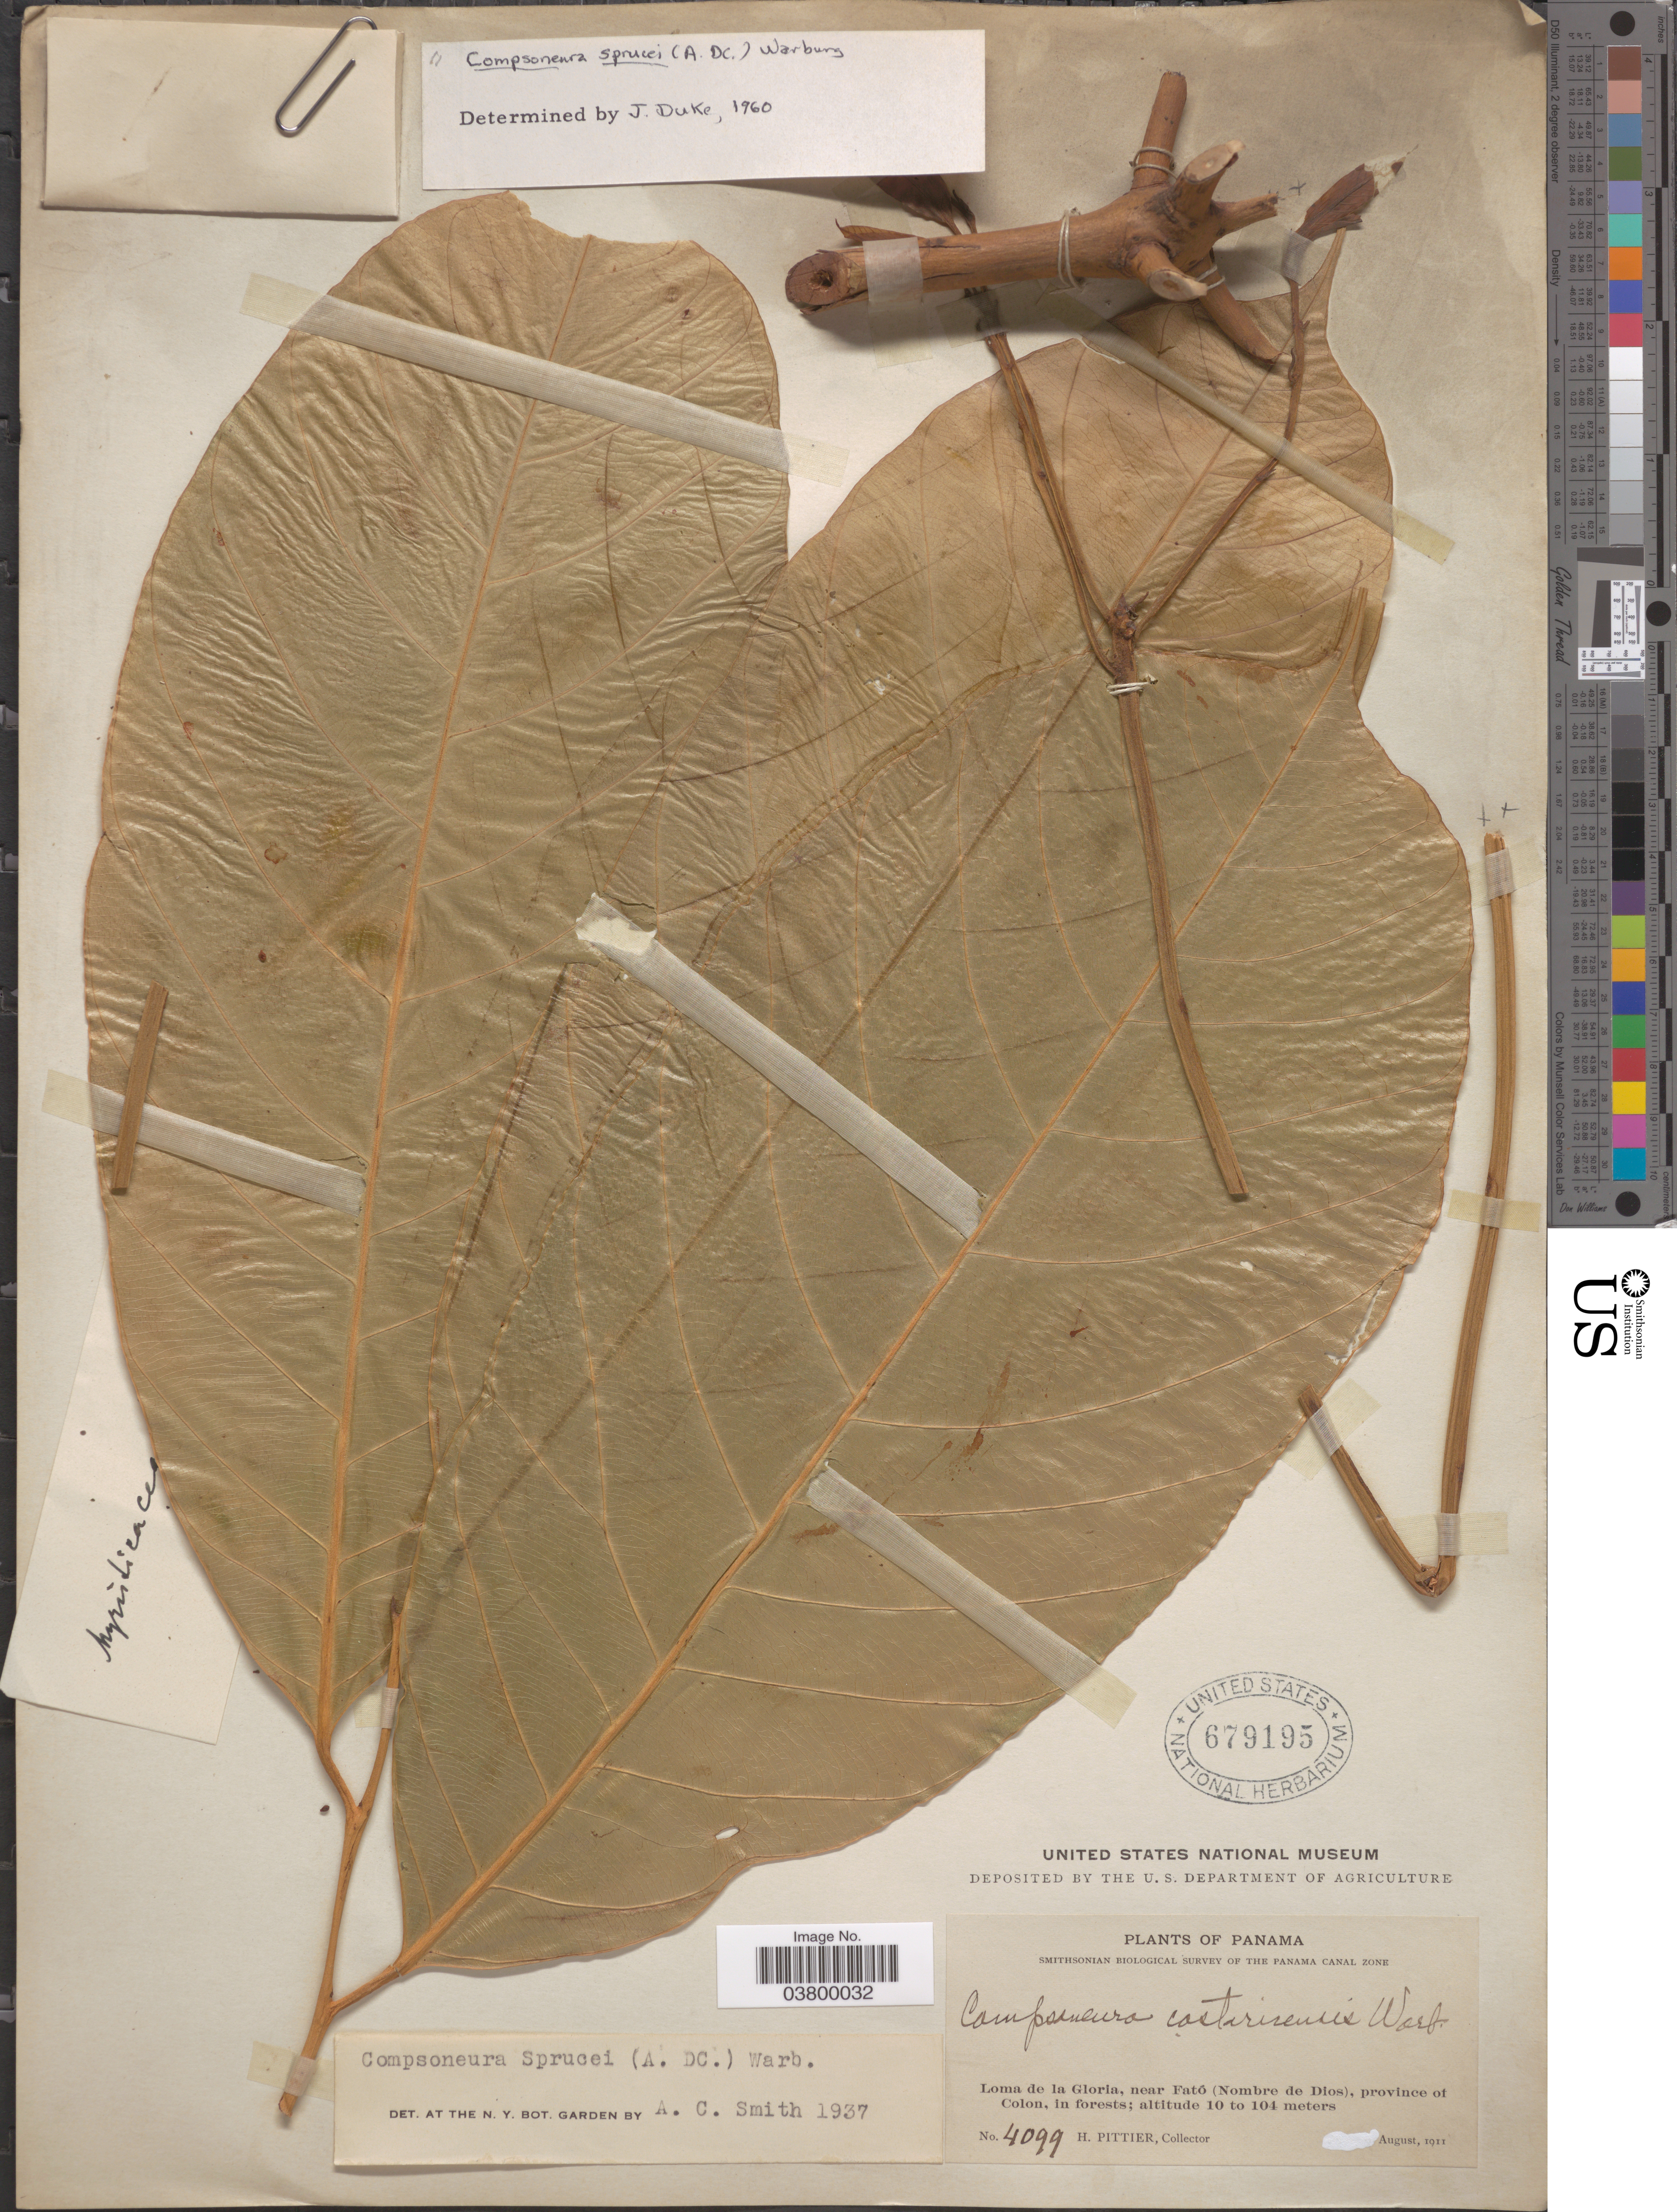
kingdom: Plantae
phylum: Tracheophyta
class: Magnoliopsida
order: Magnoliales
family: Myristicaceae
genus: Compsoneura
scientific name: Compsoneura sprucei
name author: (A. DC.) Warb.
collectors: H. F. Pittier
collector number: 4099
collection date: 1911-08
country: Panama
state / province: Colón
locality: Loma de la Gloria, near Fató (Nombre de Dios).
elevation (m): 10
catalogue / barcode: US 679195